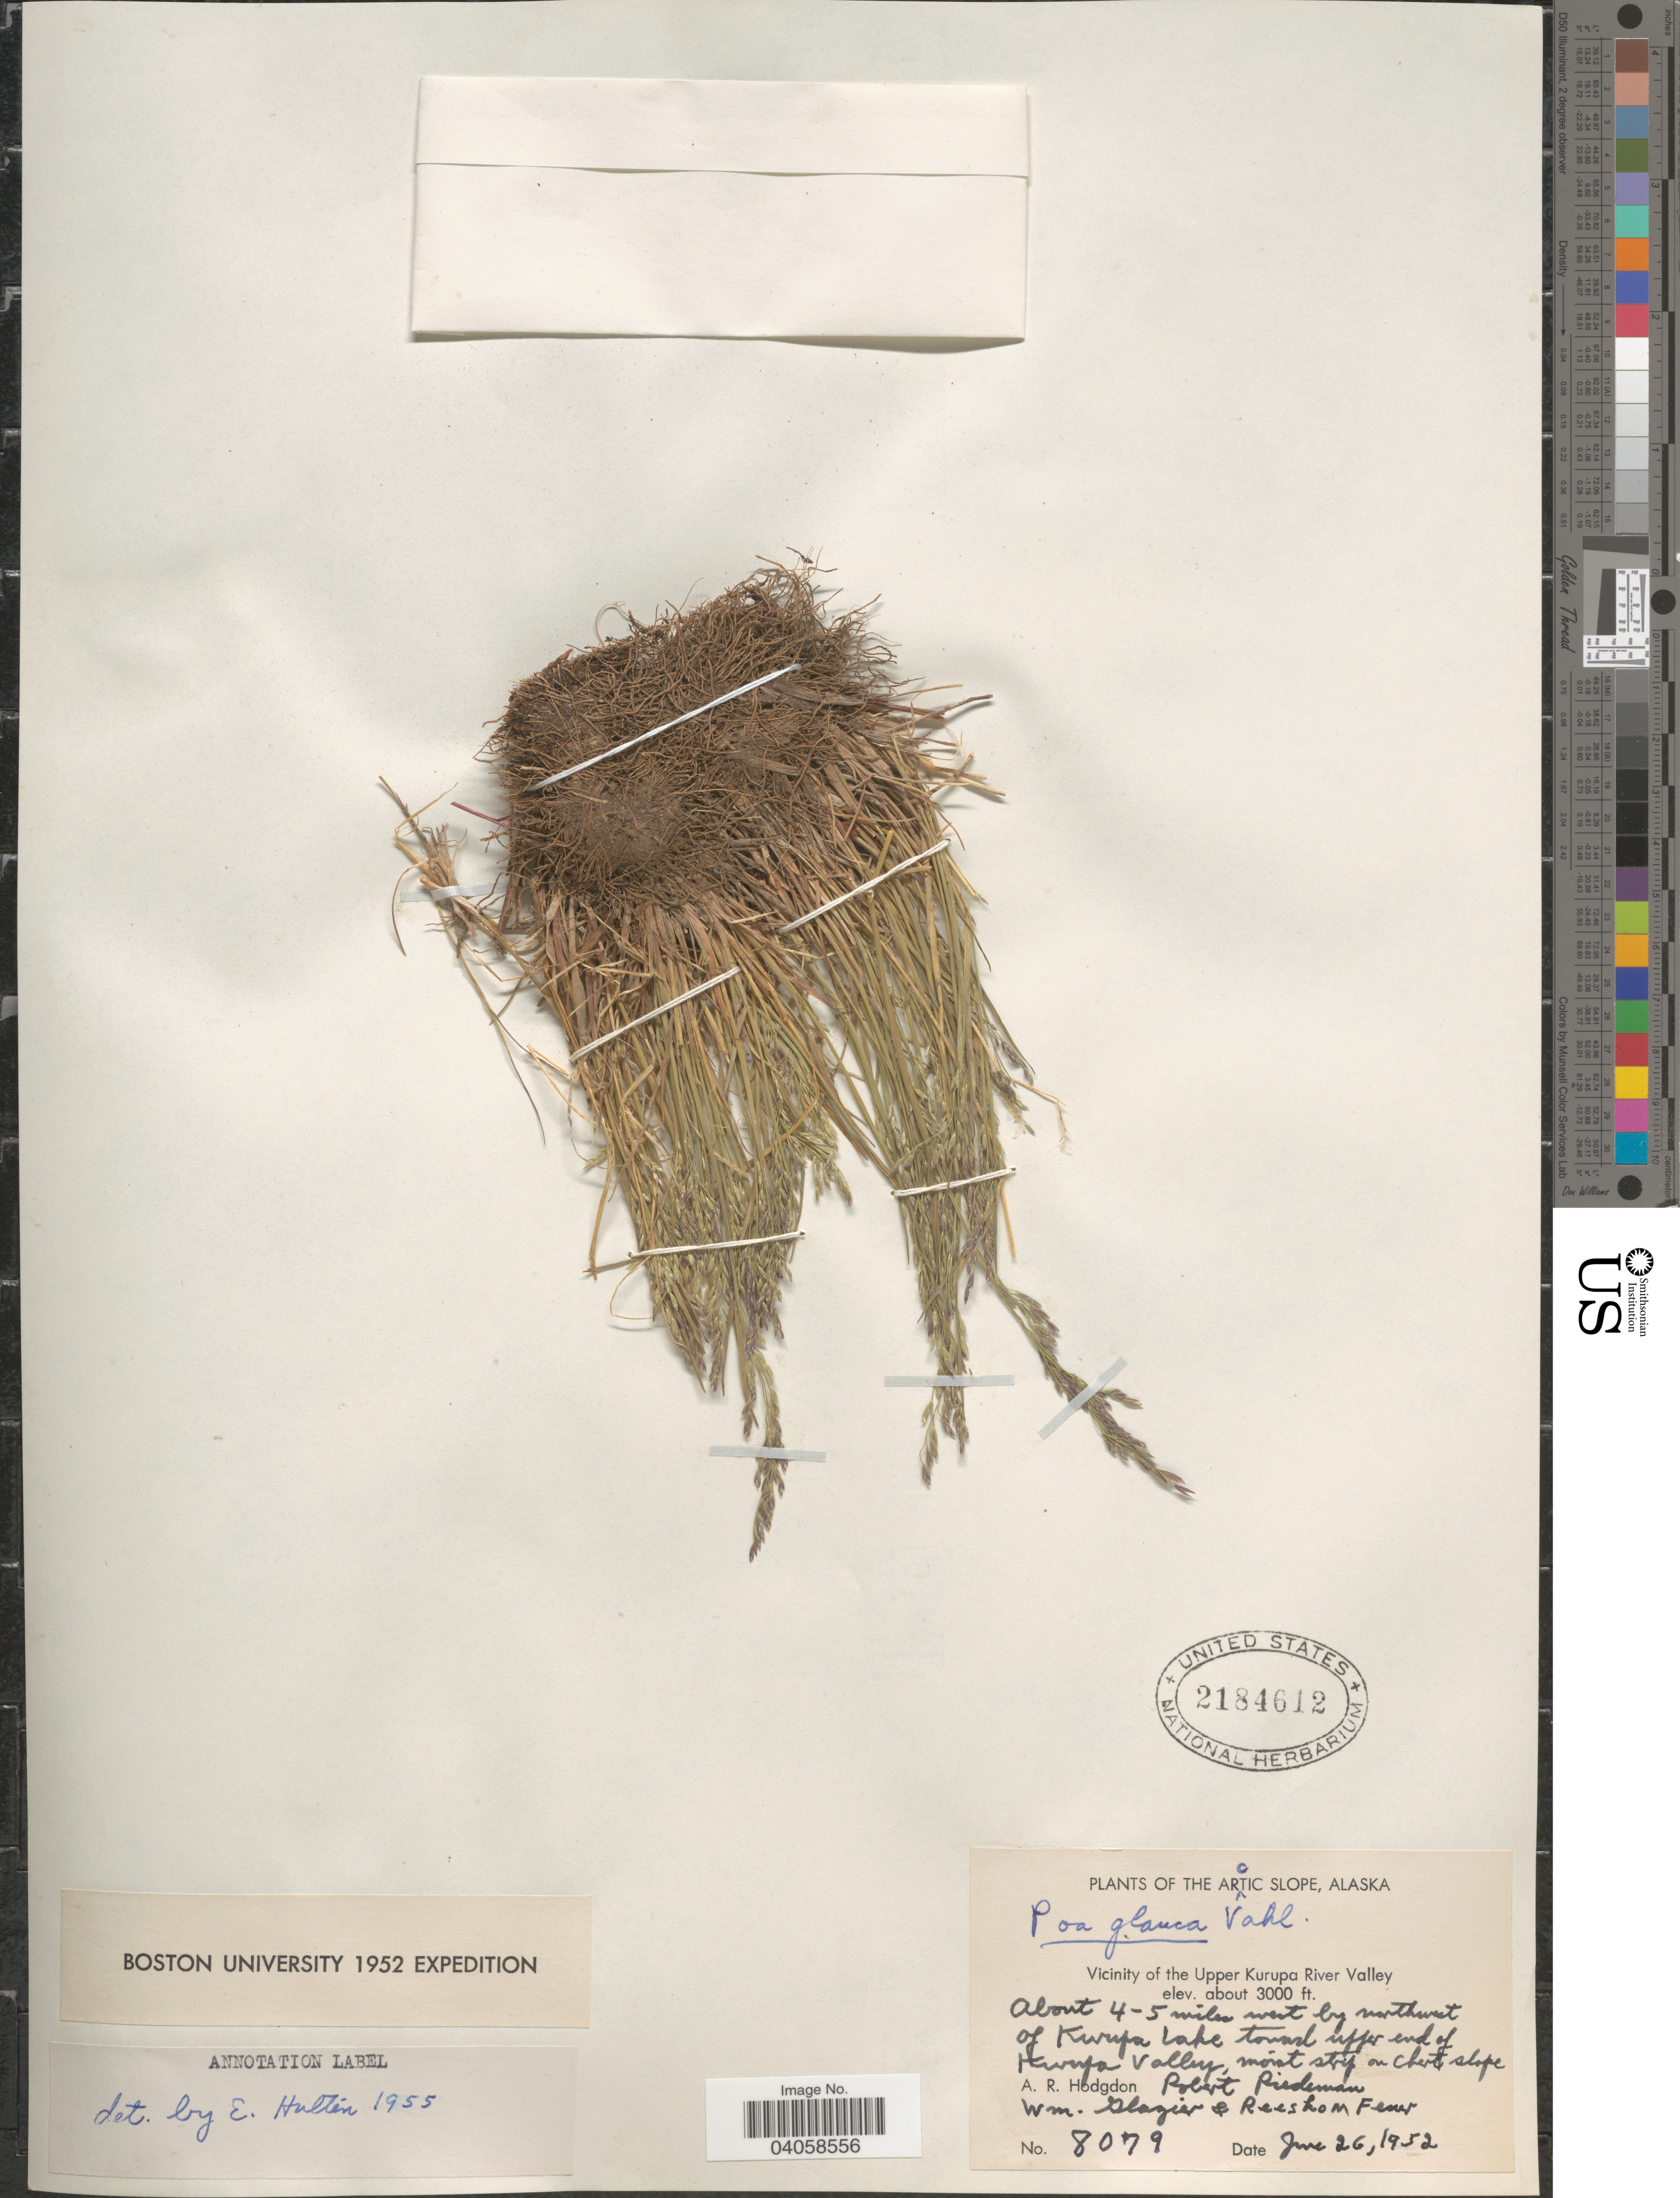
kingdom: Plantae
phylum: Tracheophyta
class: Liliopsida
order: Poales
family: Poaceae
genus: Poa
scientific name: Poa glauca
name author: Vahl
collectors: A. R. Hodgdon, R. Riedeman, W. Glazier & R. Fener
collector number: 8079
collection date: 1952-06-26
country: United States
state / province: Alaska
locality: The Arctic Slope. Vicinity of the Upper Kurupa River Valley. About 4-5 miles west by northwest of Kurupa Lake toward upper end of Kurupa Valley, moist strip on Chert slope.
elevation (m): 914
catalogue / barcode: US 2184612